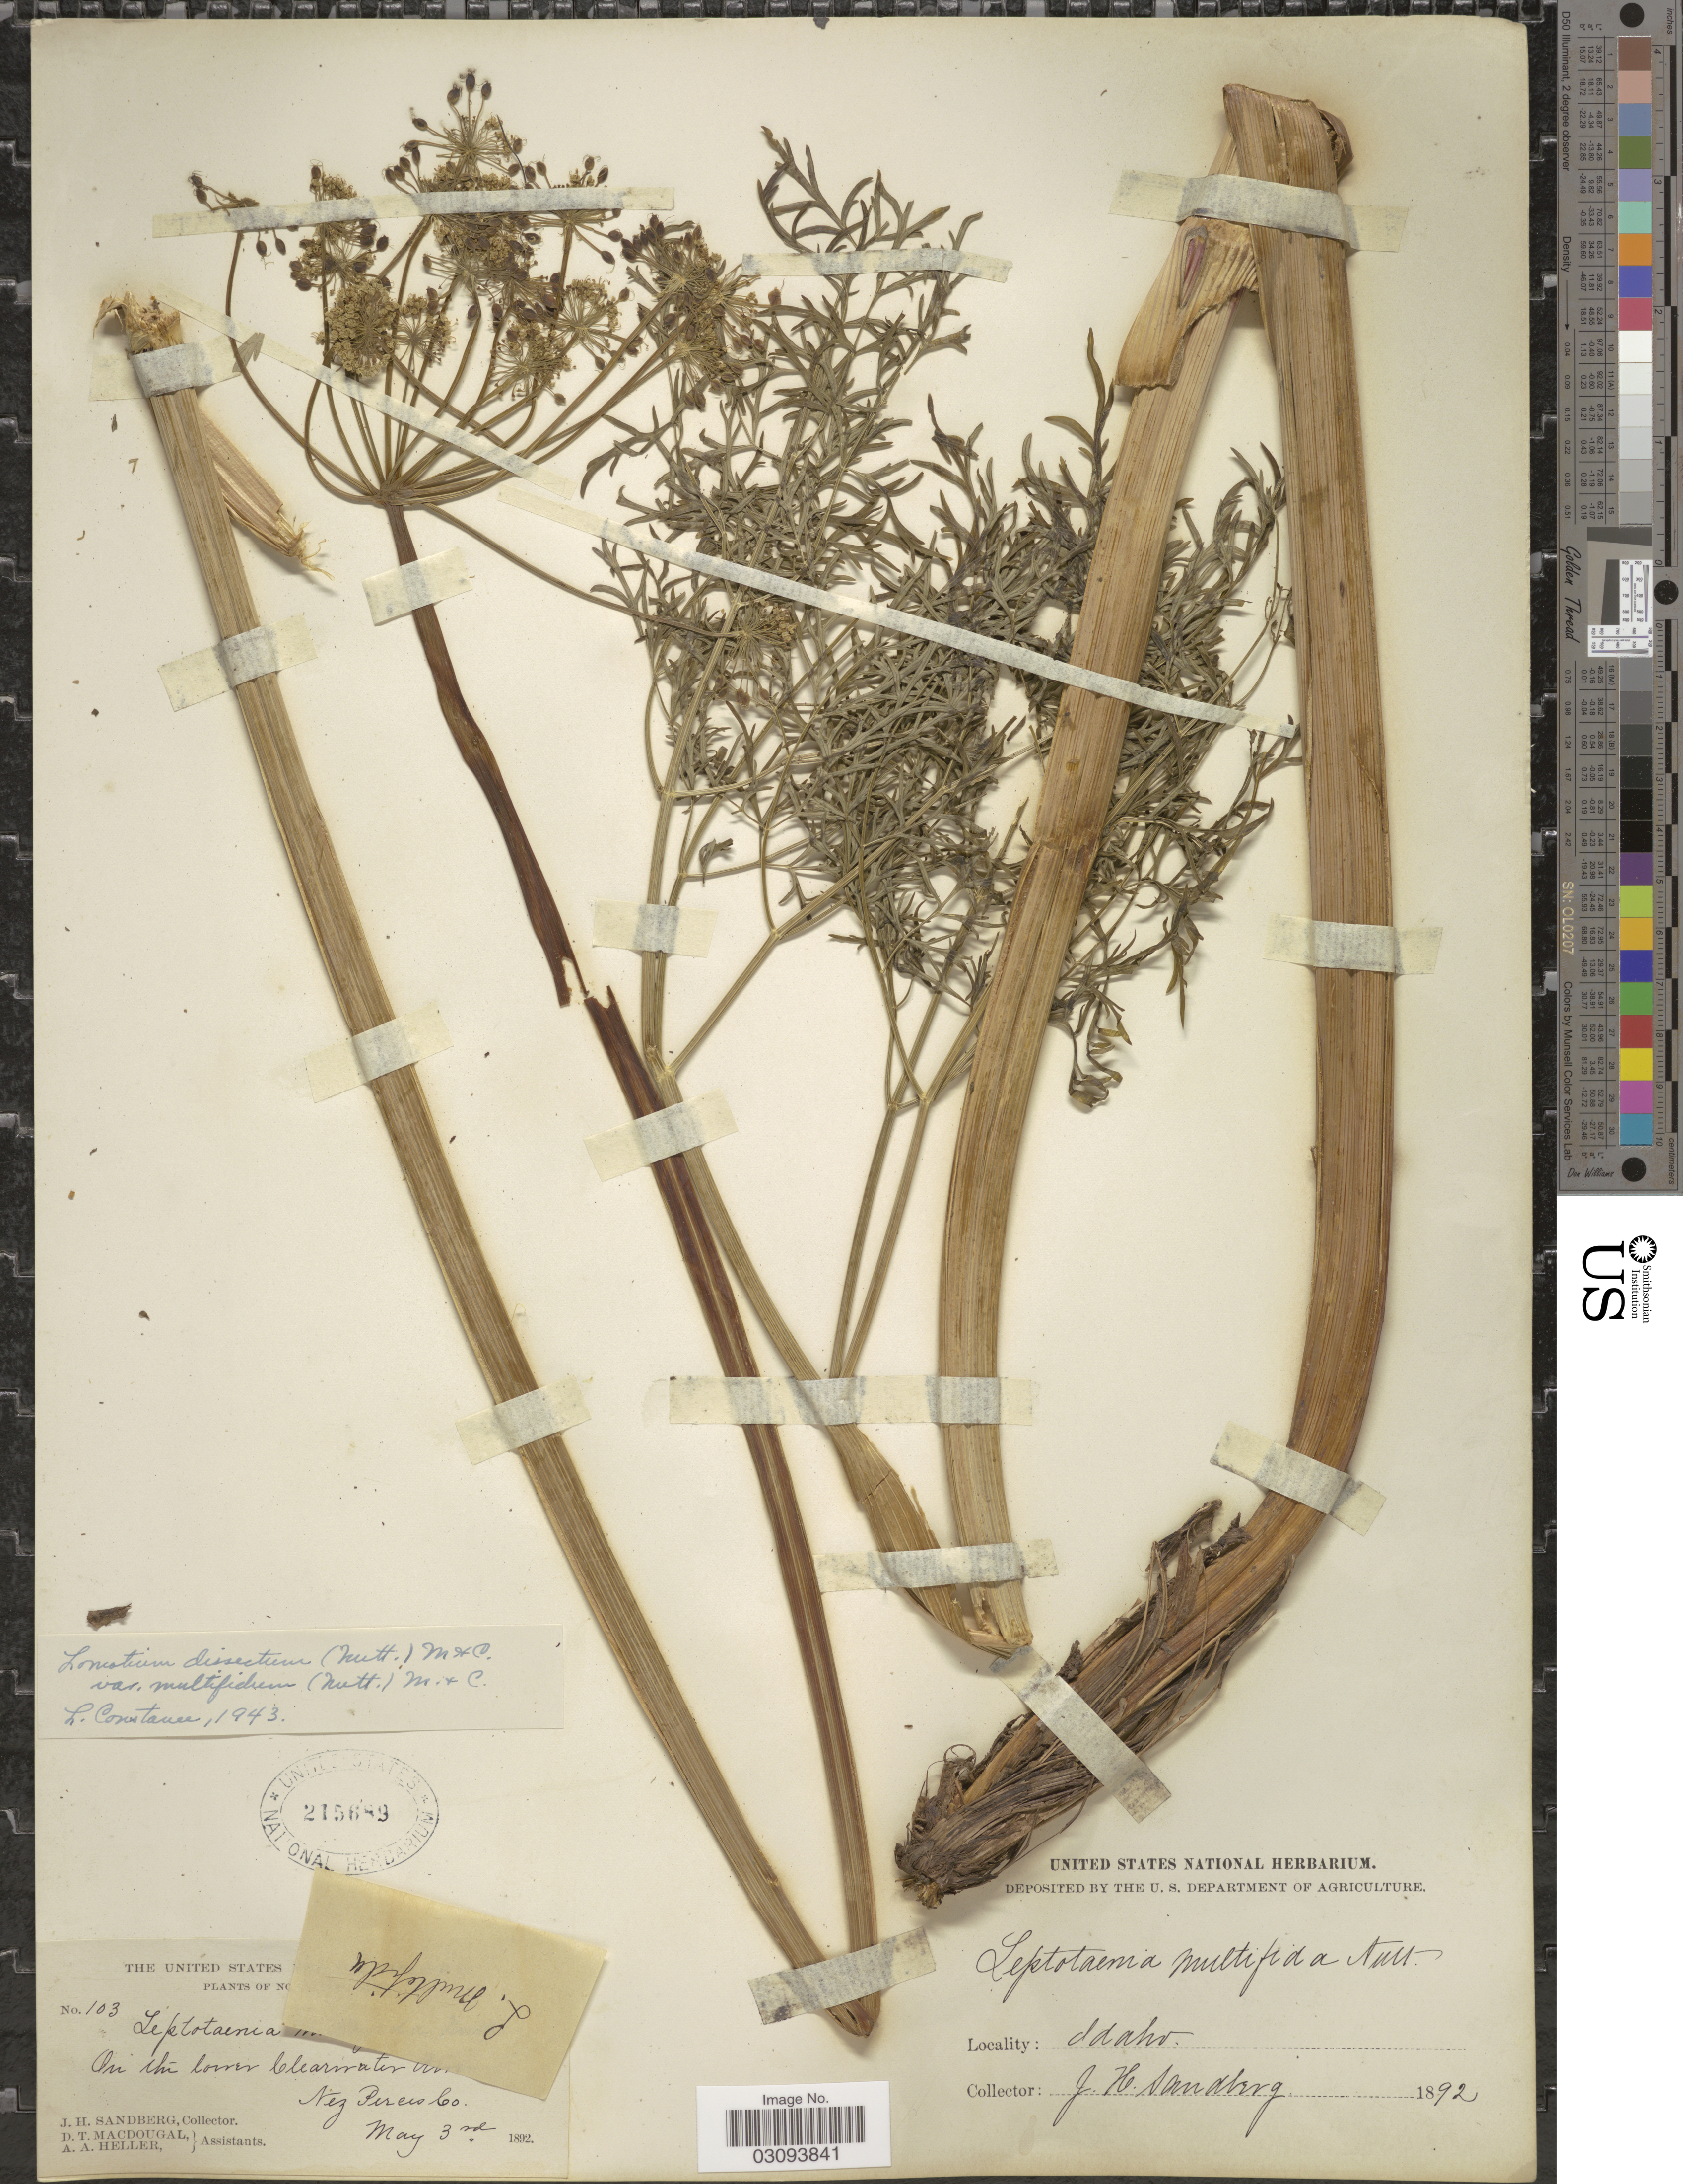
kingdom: Plantae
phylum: Tracheophyta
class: Magnoliopsida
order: Apiales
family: Apiaceae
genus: Lomatium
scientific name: Lomatium dissectum var. multifidum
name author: (Nutt.) Mathias & Constance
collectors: J. H. Sandberg, D. T. MacDougal & A. A. Heller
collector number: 103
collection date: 1892-05-03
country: United States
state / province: Idaho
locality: No[illegible text], On the lower Clearwater [illegible text]. Nez Perces Co.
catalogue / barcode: US 215689